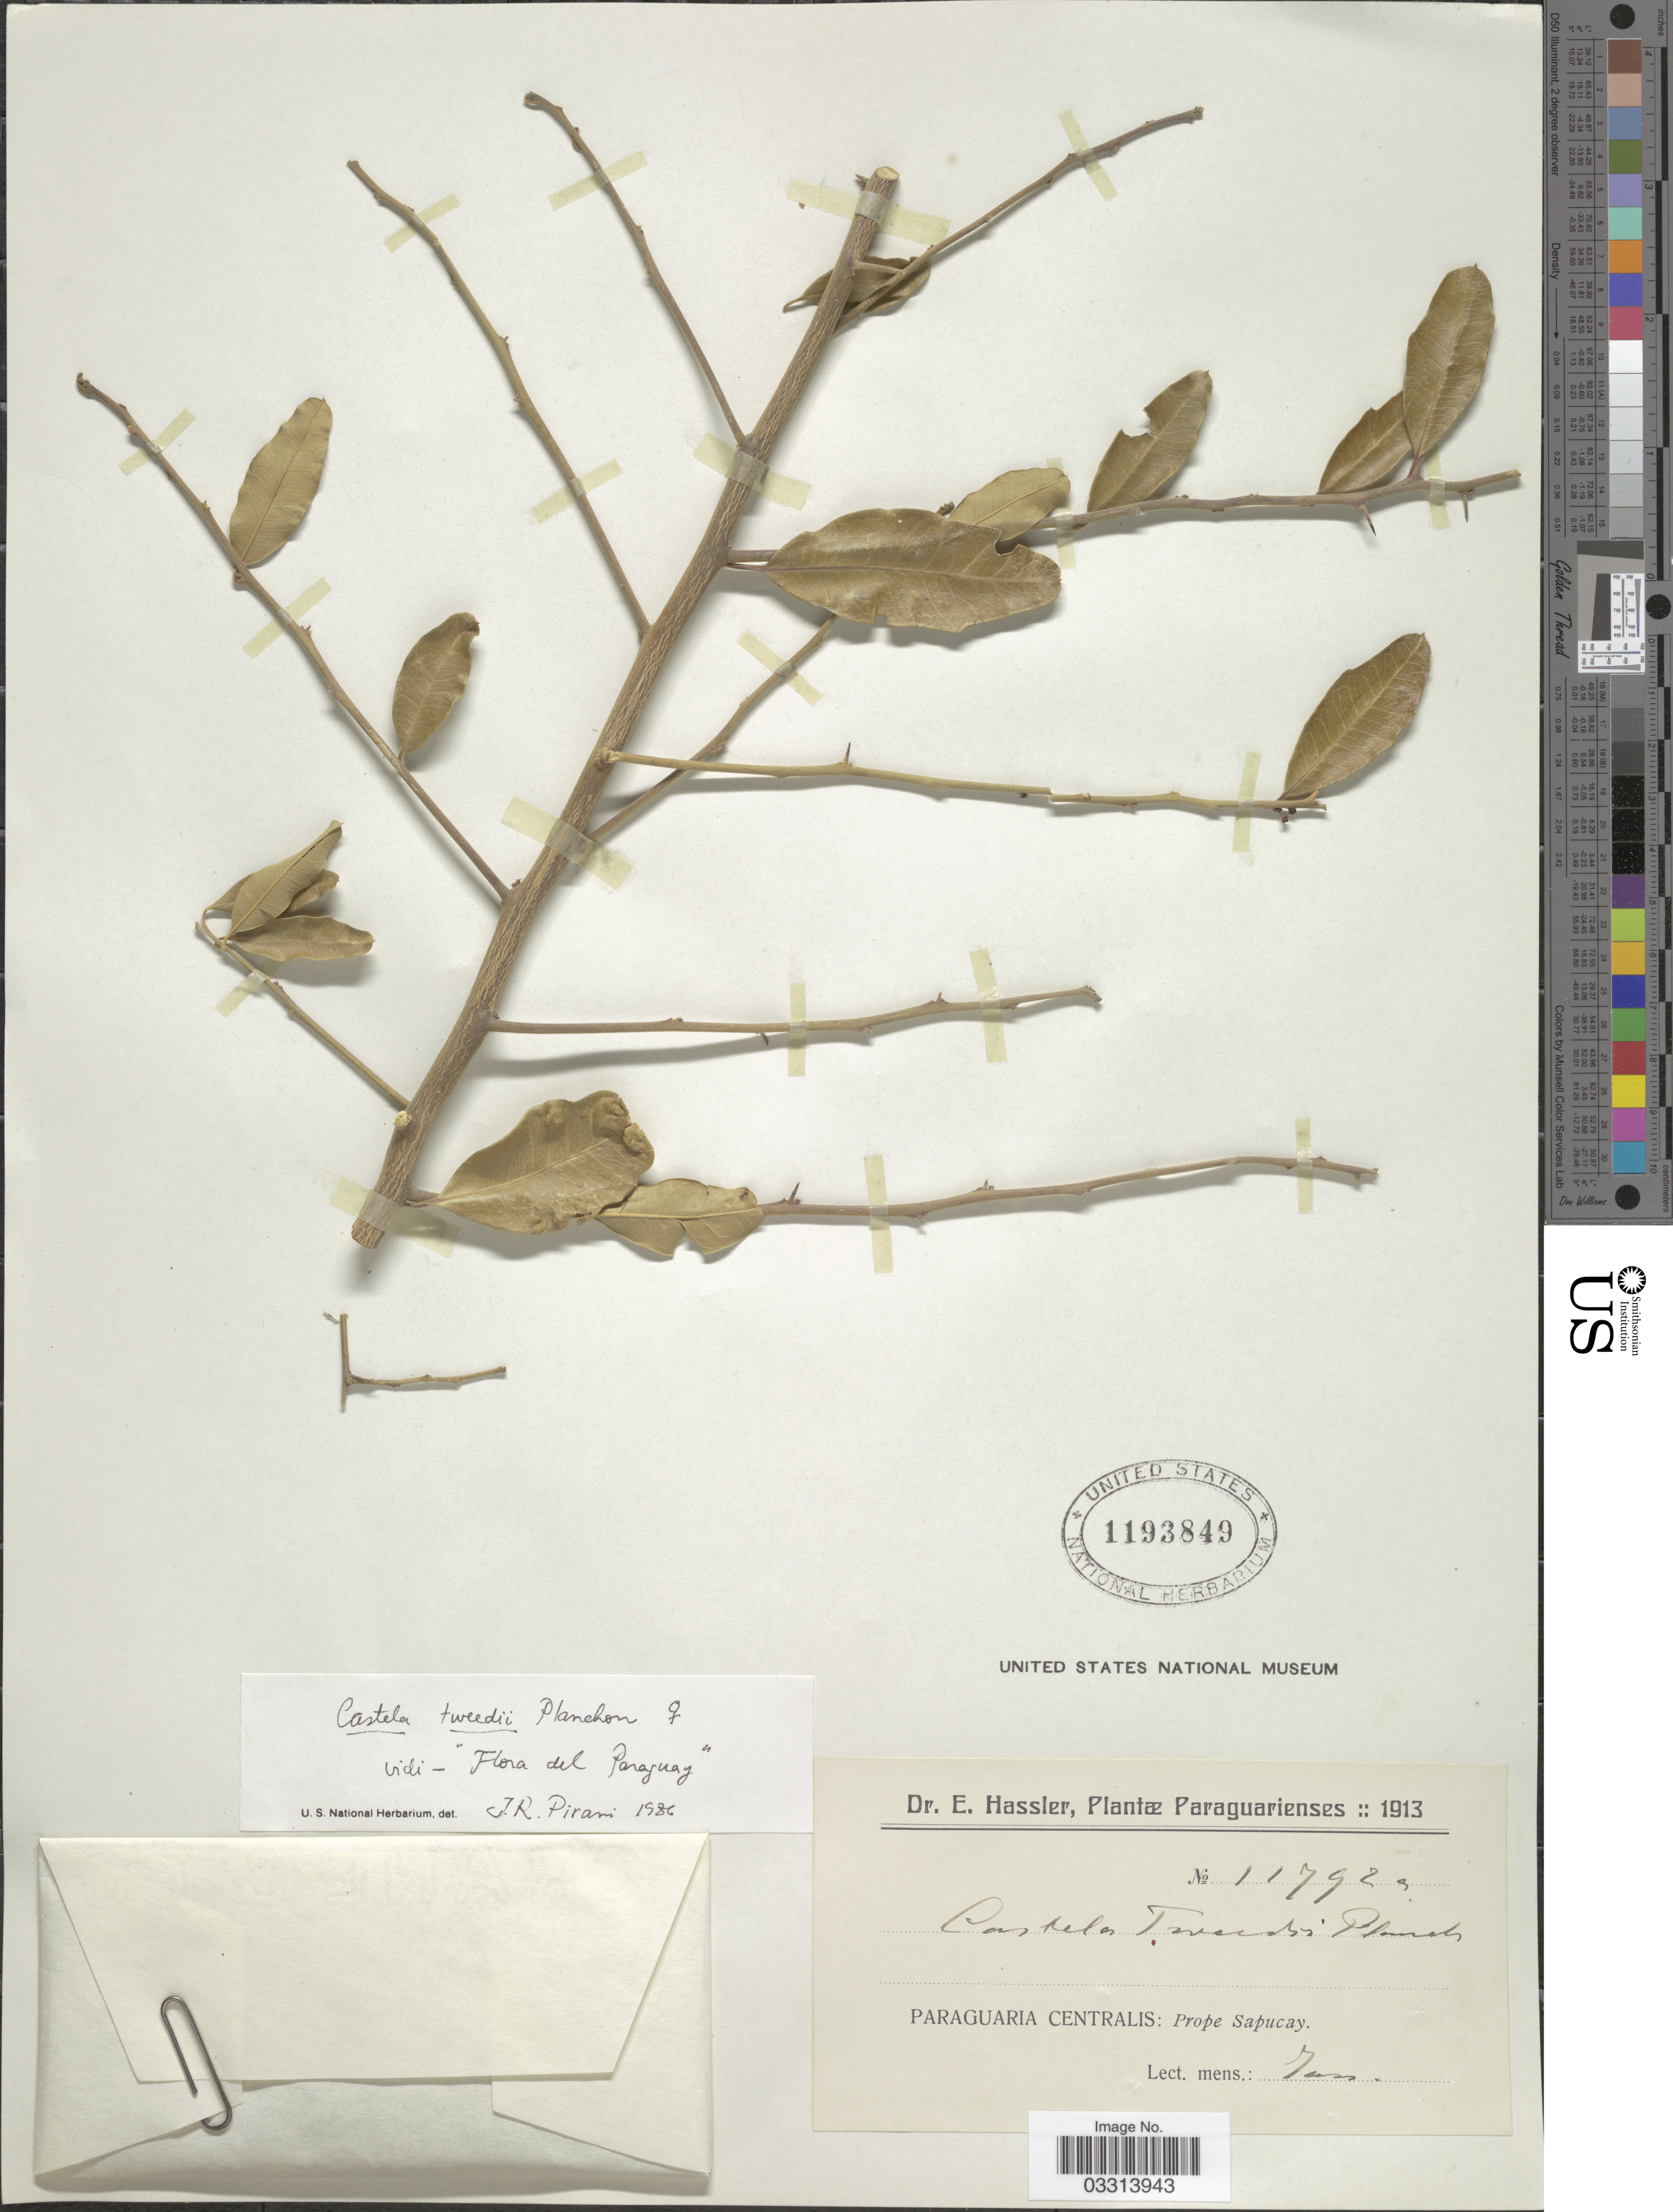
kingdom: Plantae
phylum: Tracheophyta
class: Magnoliopsida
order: Sapindales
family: Simaroubaceae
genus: Castela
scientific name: Castela tweediei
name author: Planch.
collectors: E. Hassler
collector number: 11792a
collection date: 1913-01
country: Paraguay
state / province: Paraguari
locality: Paraguaria Centralis: Prope Sapucay.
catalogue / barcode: US 1193849